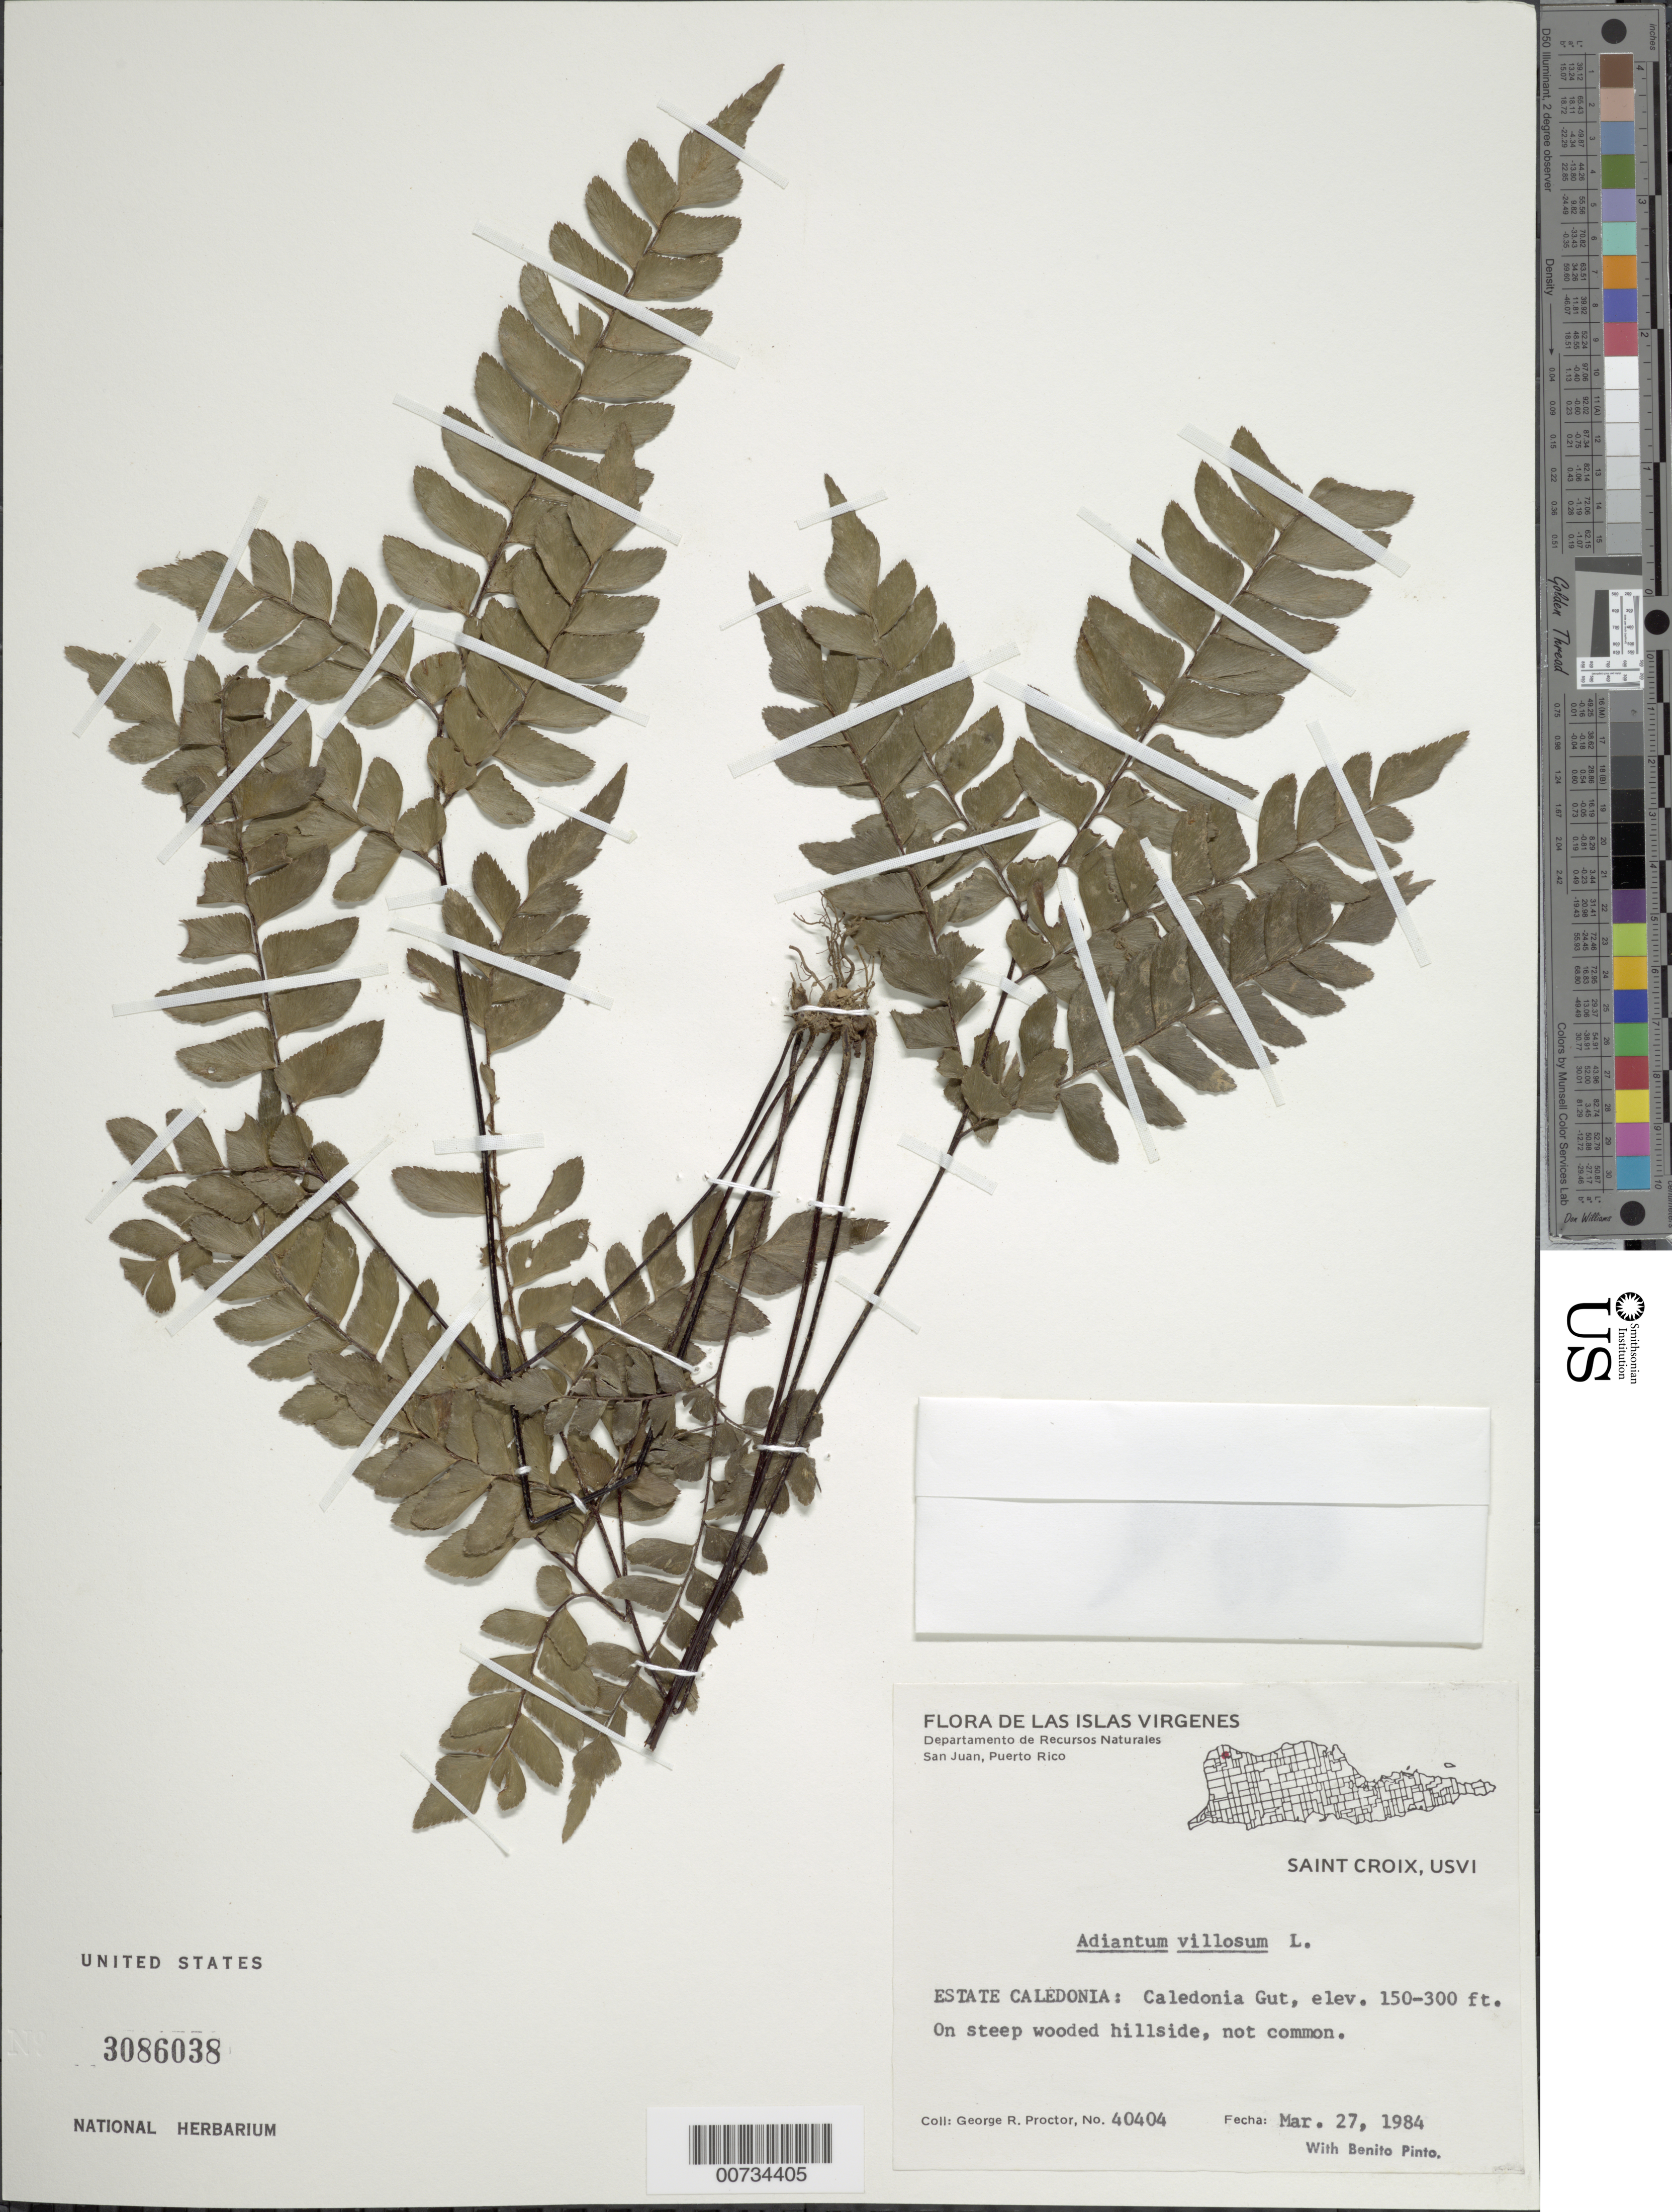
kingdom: Plantae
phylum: Tracheophyta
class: Polypodiopsida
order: Polypodiales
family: Pteridaceae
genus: Adiantum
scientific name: Adiantum villosum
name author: L.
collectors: G. R. Proctor & B. Pinto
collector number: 40404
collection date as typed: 27 Mar 1984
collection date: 1984-03-27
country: U.S. Virgin Islands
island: St. Croix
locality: Estate Caledonia: Caledonia Gut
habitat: On steep wooded hillside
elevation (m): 46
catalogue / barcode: US 3086038